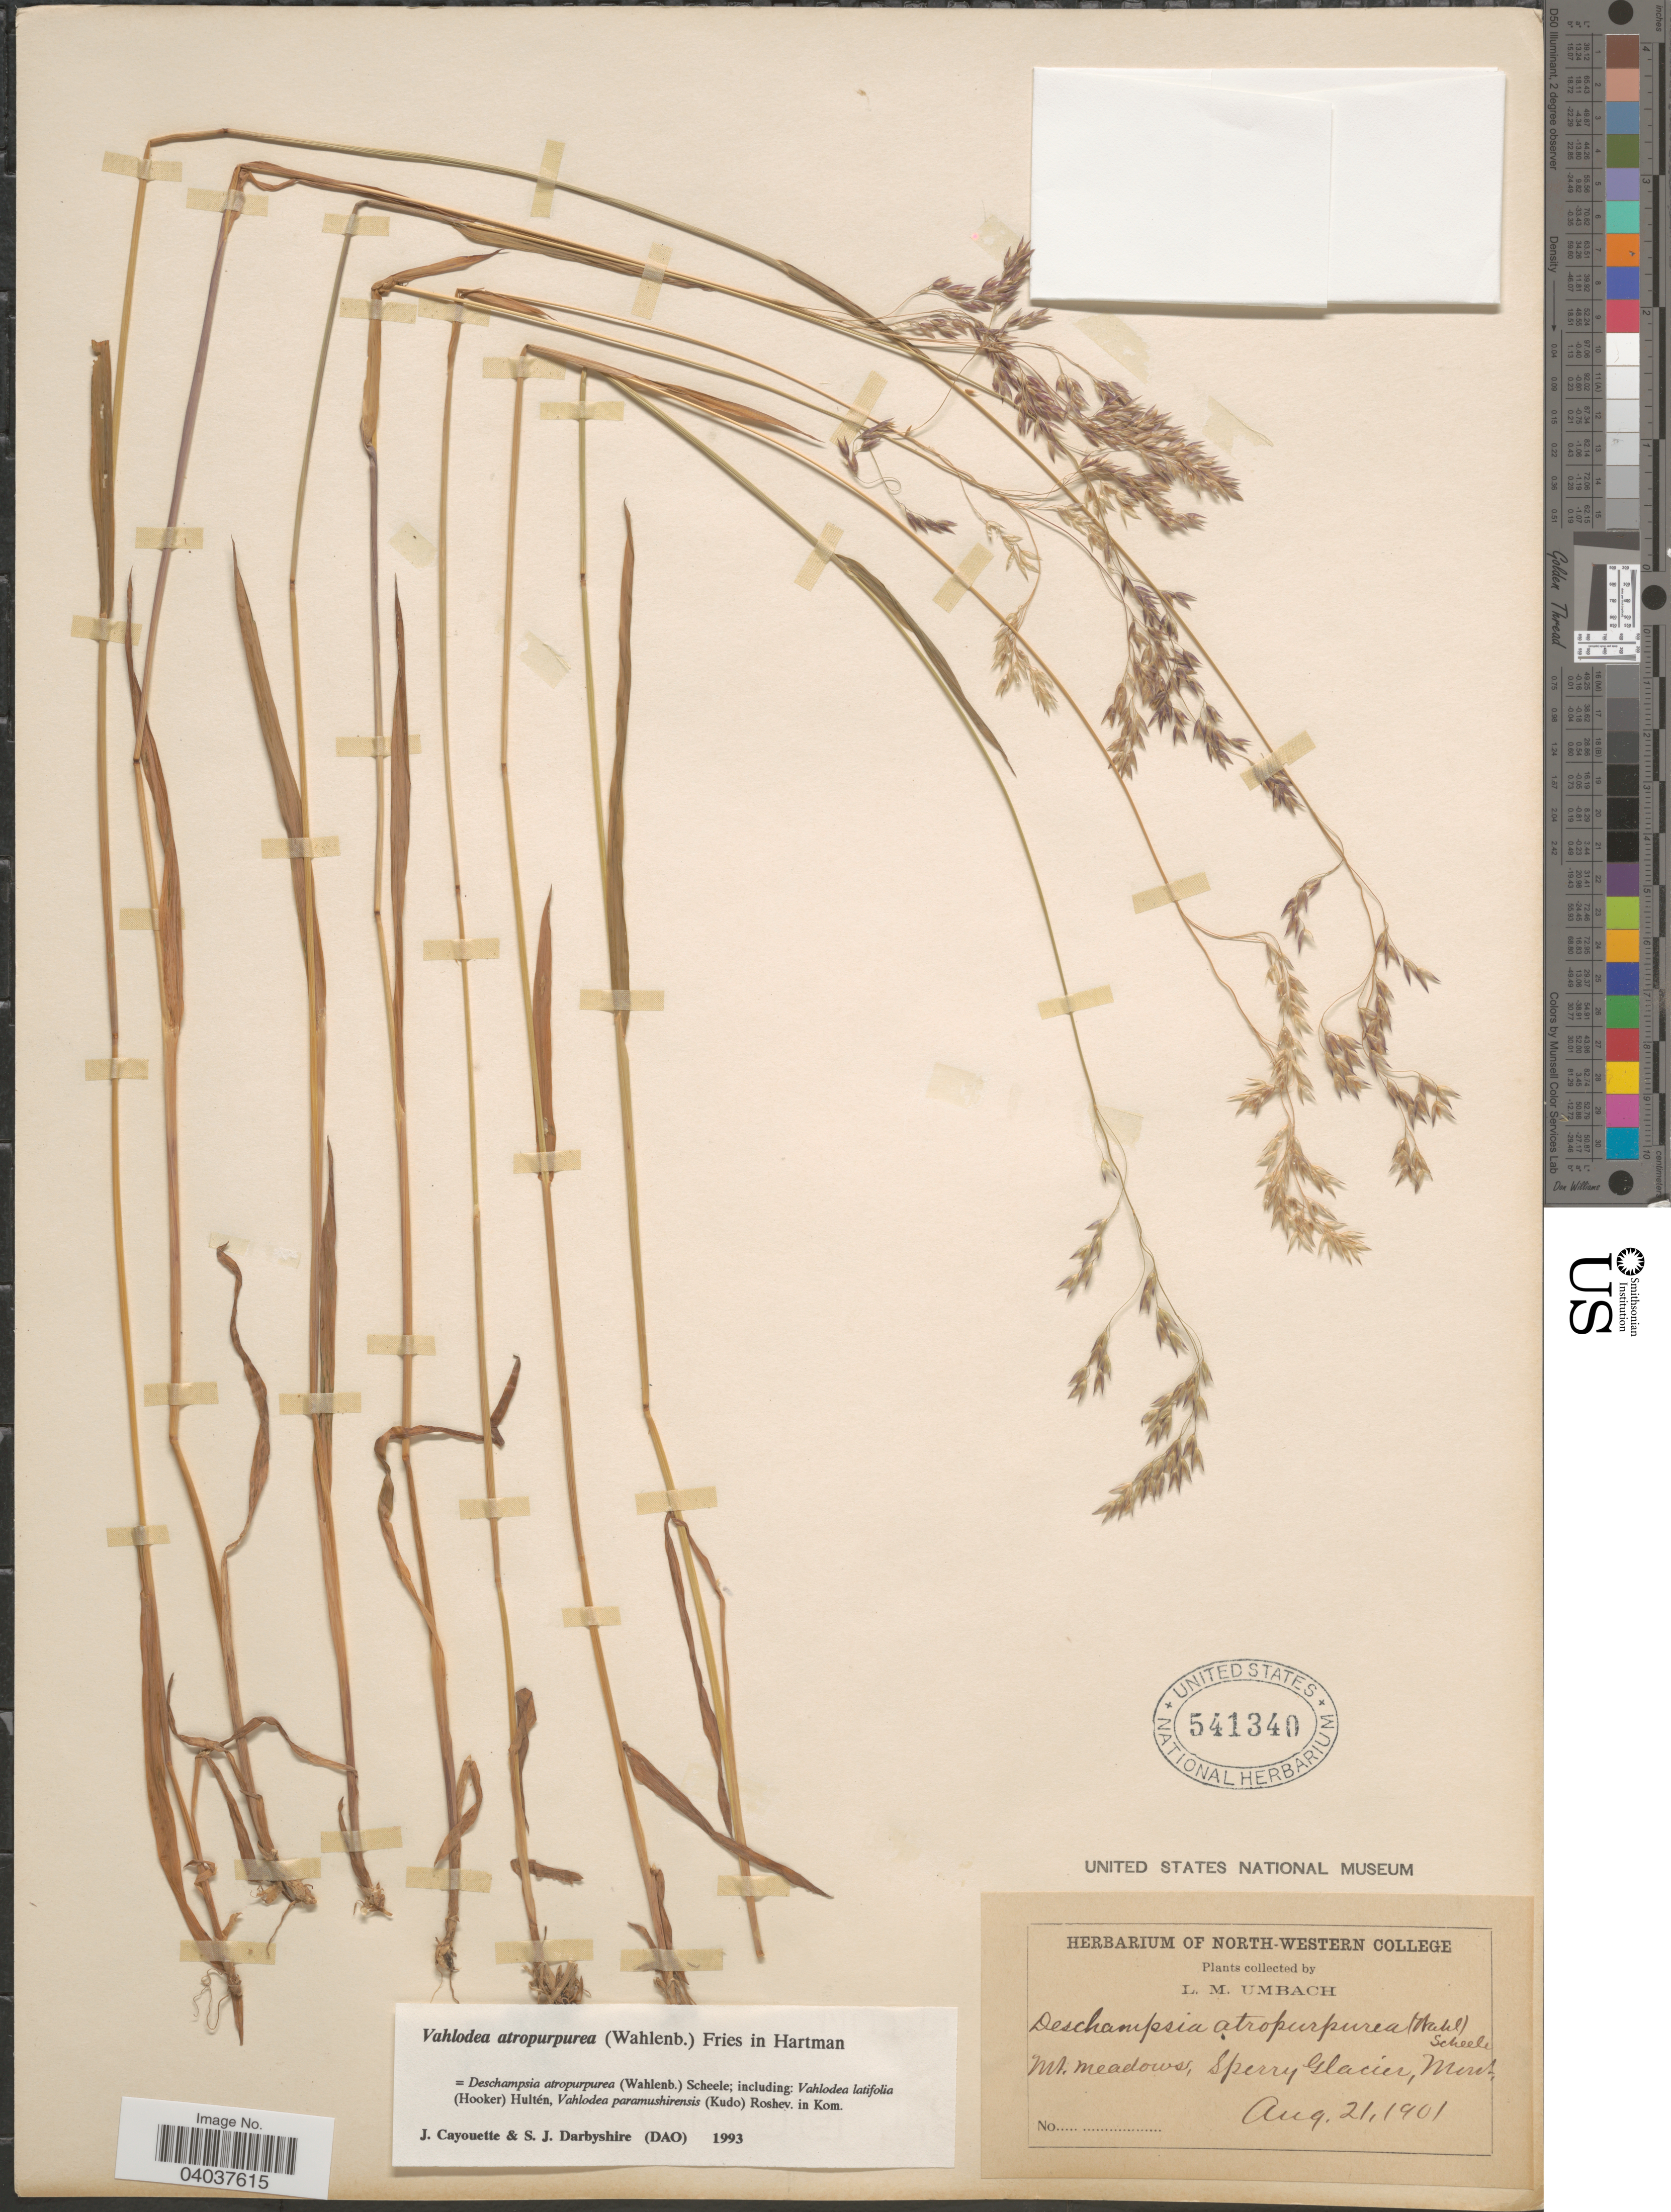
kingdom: Plantae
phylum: Tracheophyta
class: Liliopsida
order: Poales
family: Poaceae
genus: Vahlodea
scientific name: Vahlodea atropurpurea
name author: (Wahlenb.) Fr. ex Hartm.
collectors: L. M. Umbach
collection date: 1901-08-21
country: United States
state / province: Montana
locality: Mt. meadows, Sperry, Glacier.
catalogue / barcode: US 541340